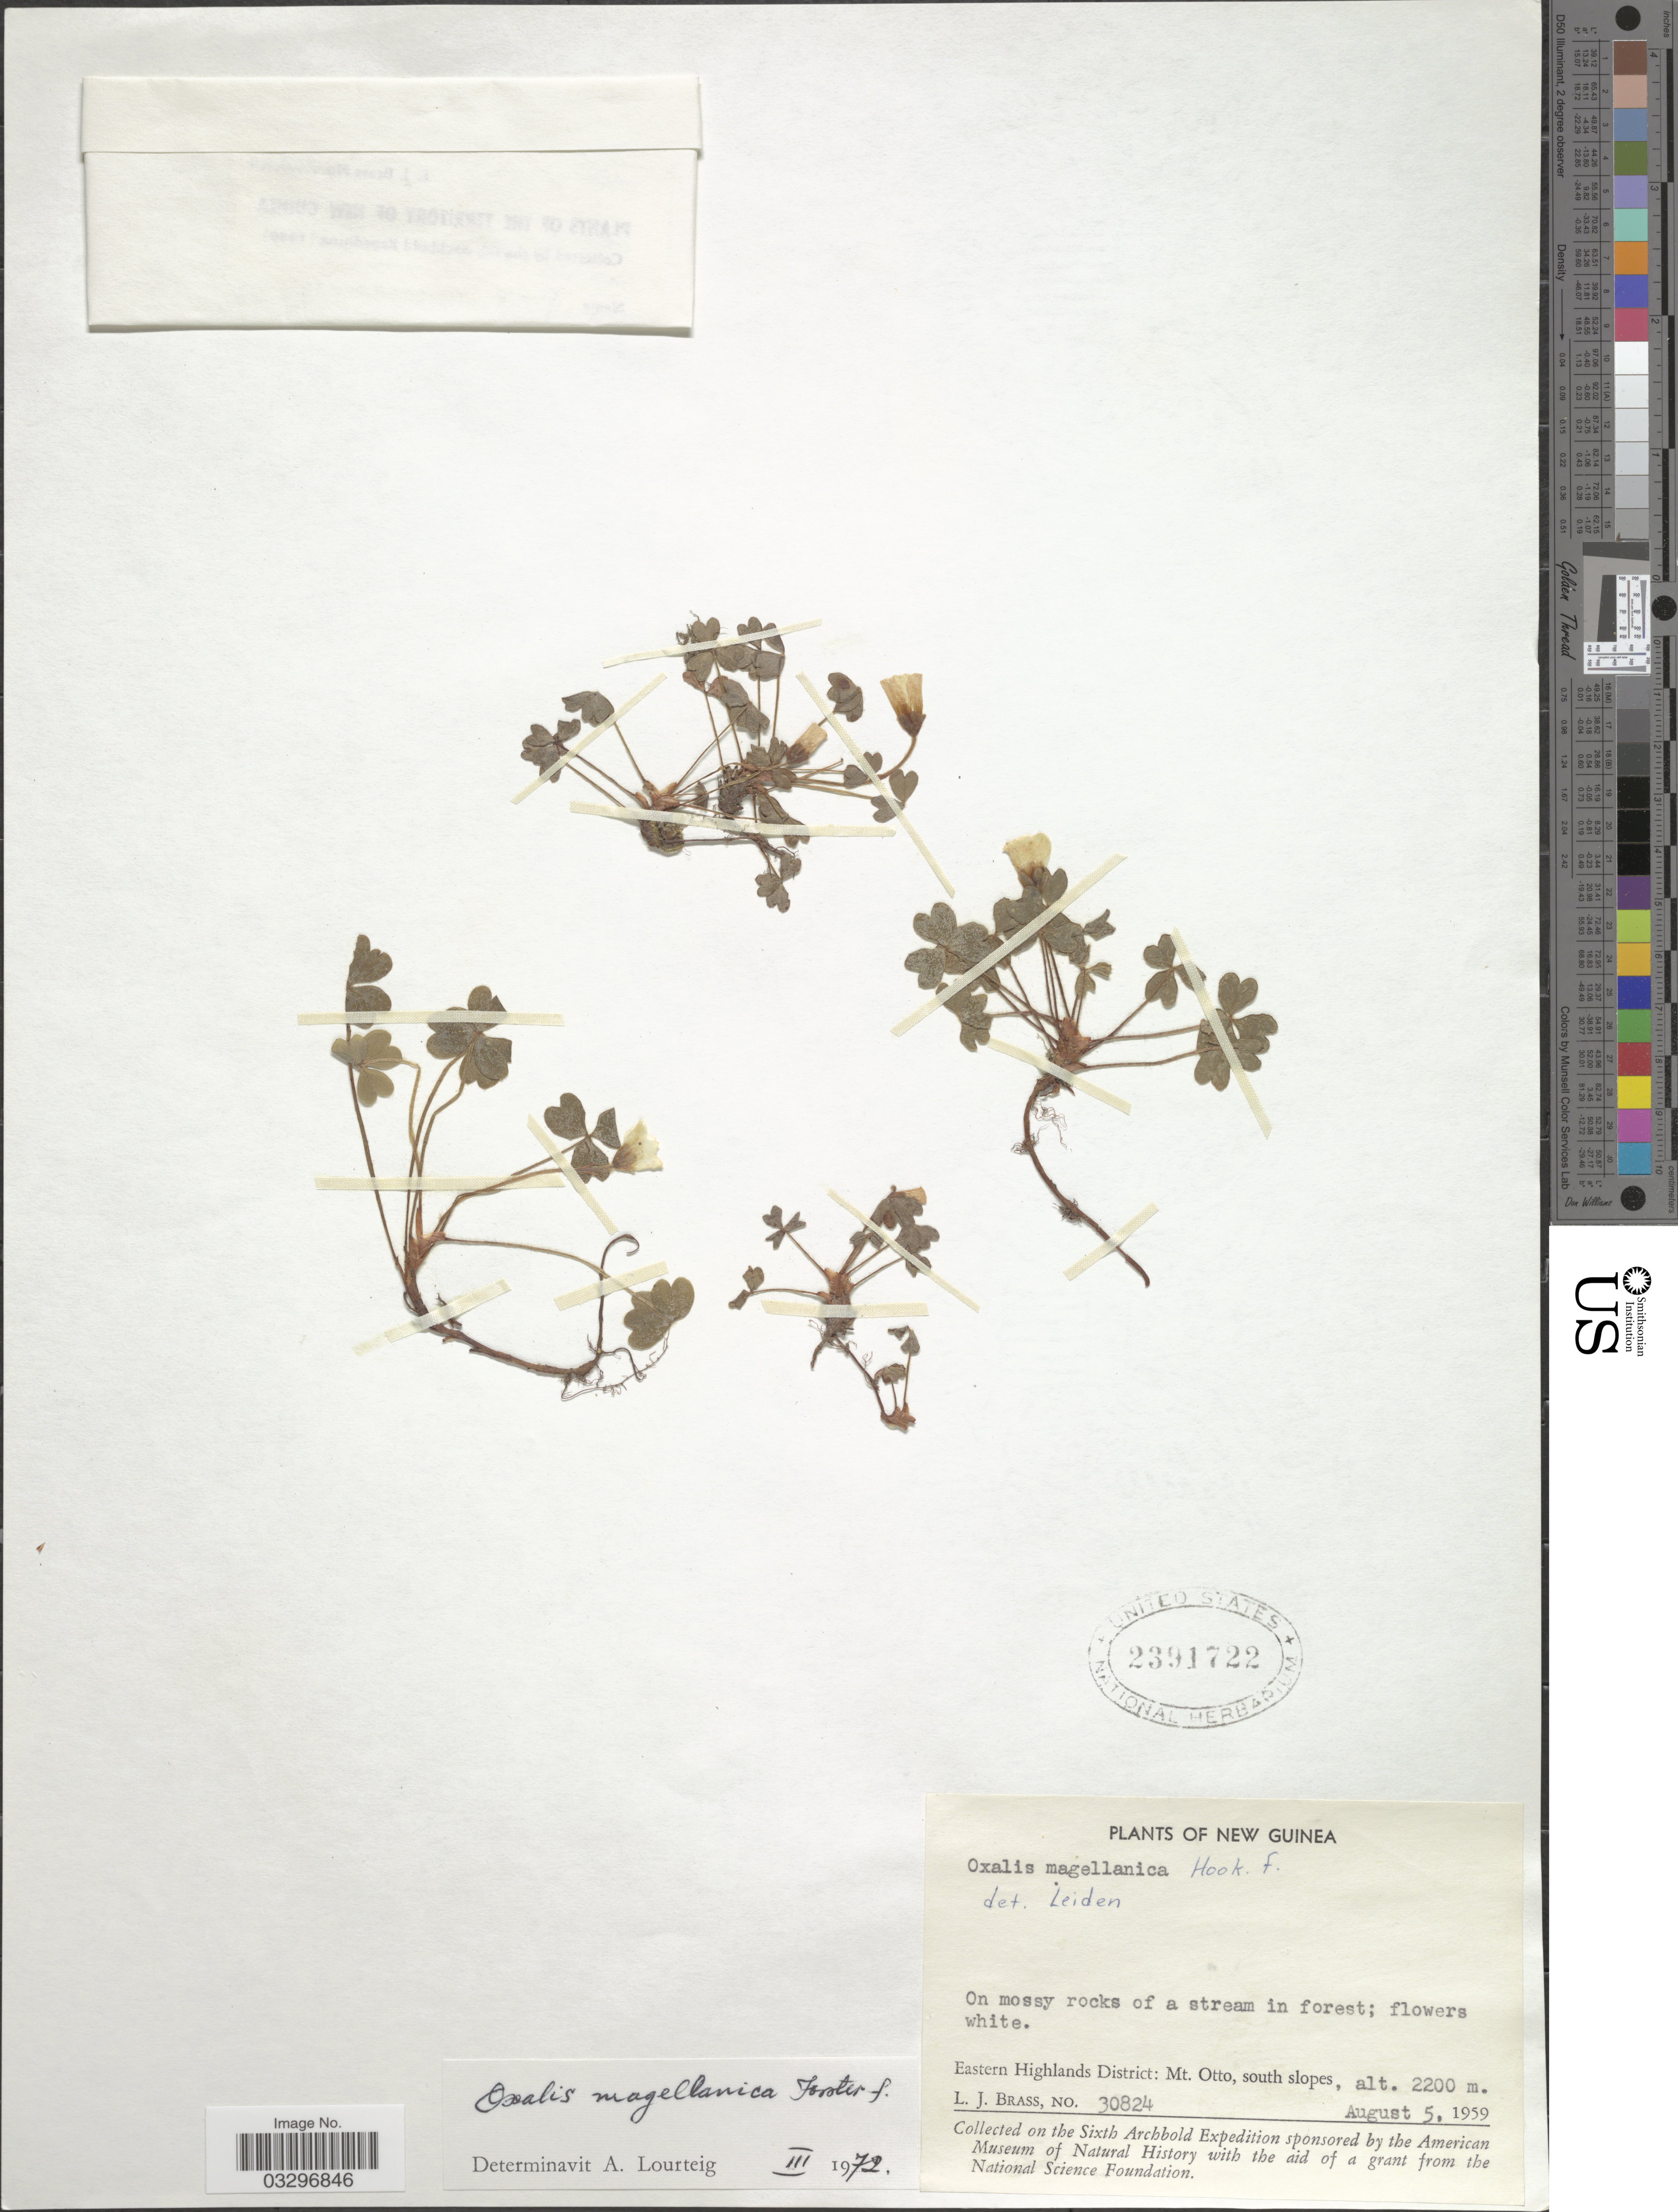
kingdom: Plantae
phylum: Tracheophyta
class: Magnoliopsida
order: Oxalidales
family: Oxalidaceae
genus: Oxalis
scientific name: Oxalis magellanica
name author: G. Forst.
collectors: L. J. Brass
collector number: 30824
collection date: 1959-08-05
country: Papua New Guinea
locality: New Guinea. Eastern Highlands District: Mt. Otto, south slopes.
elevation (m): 2200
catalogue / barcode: US 2391722